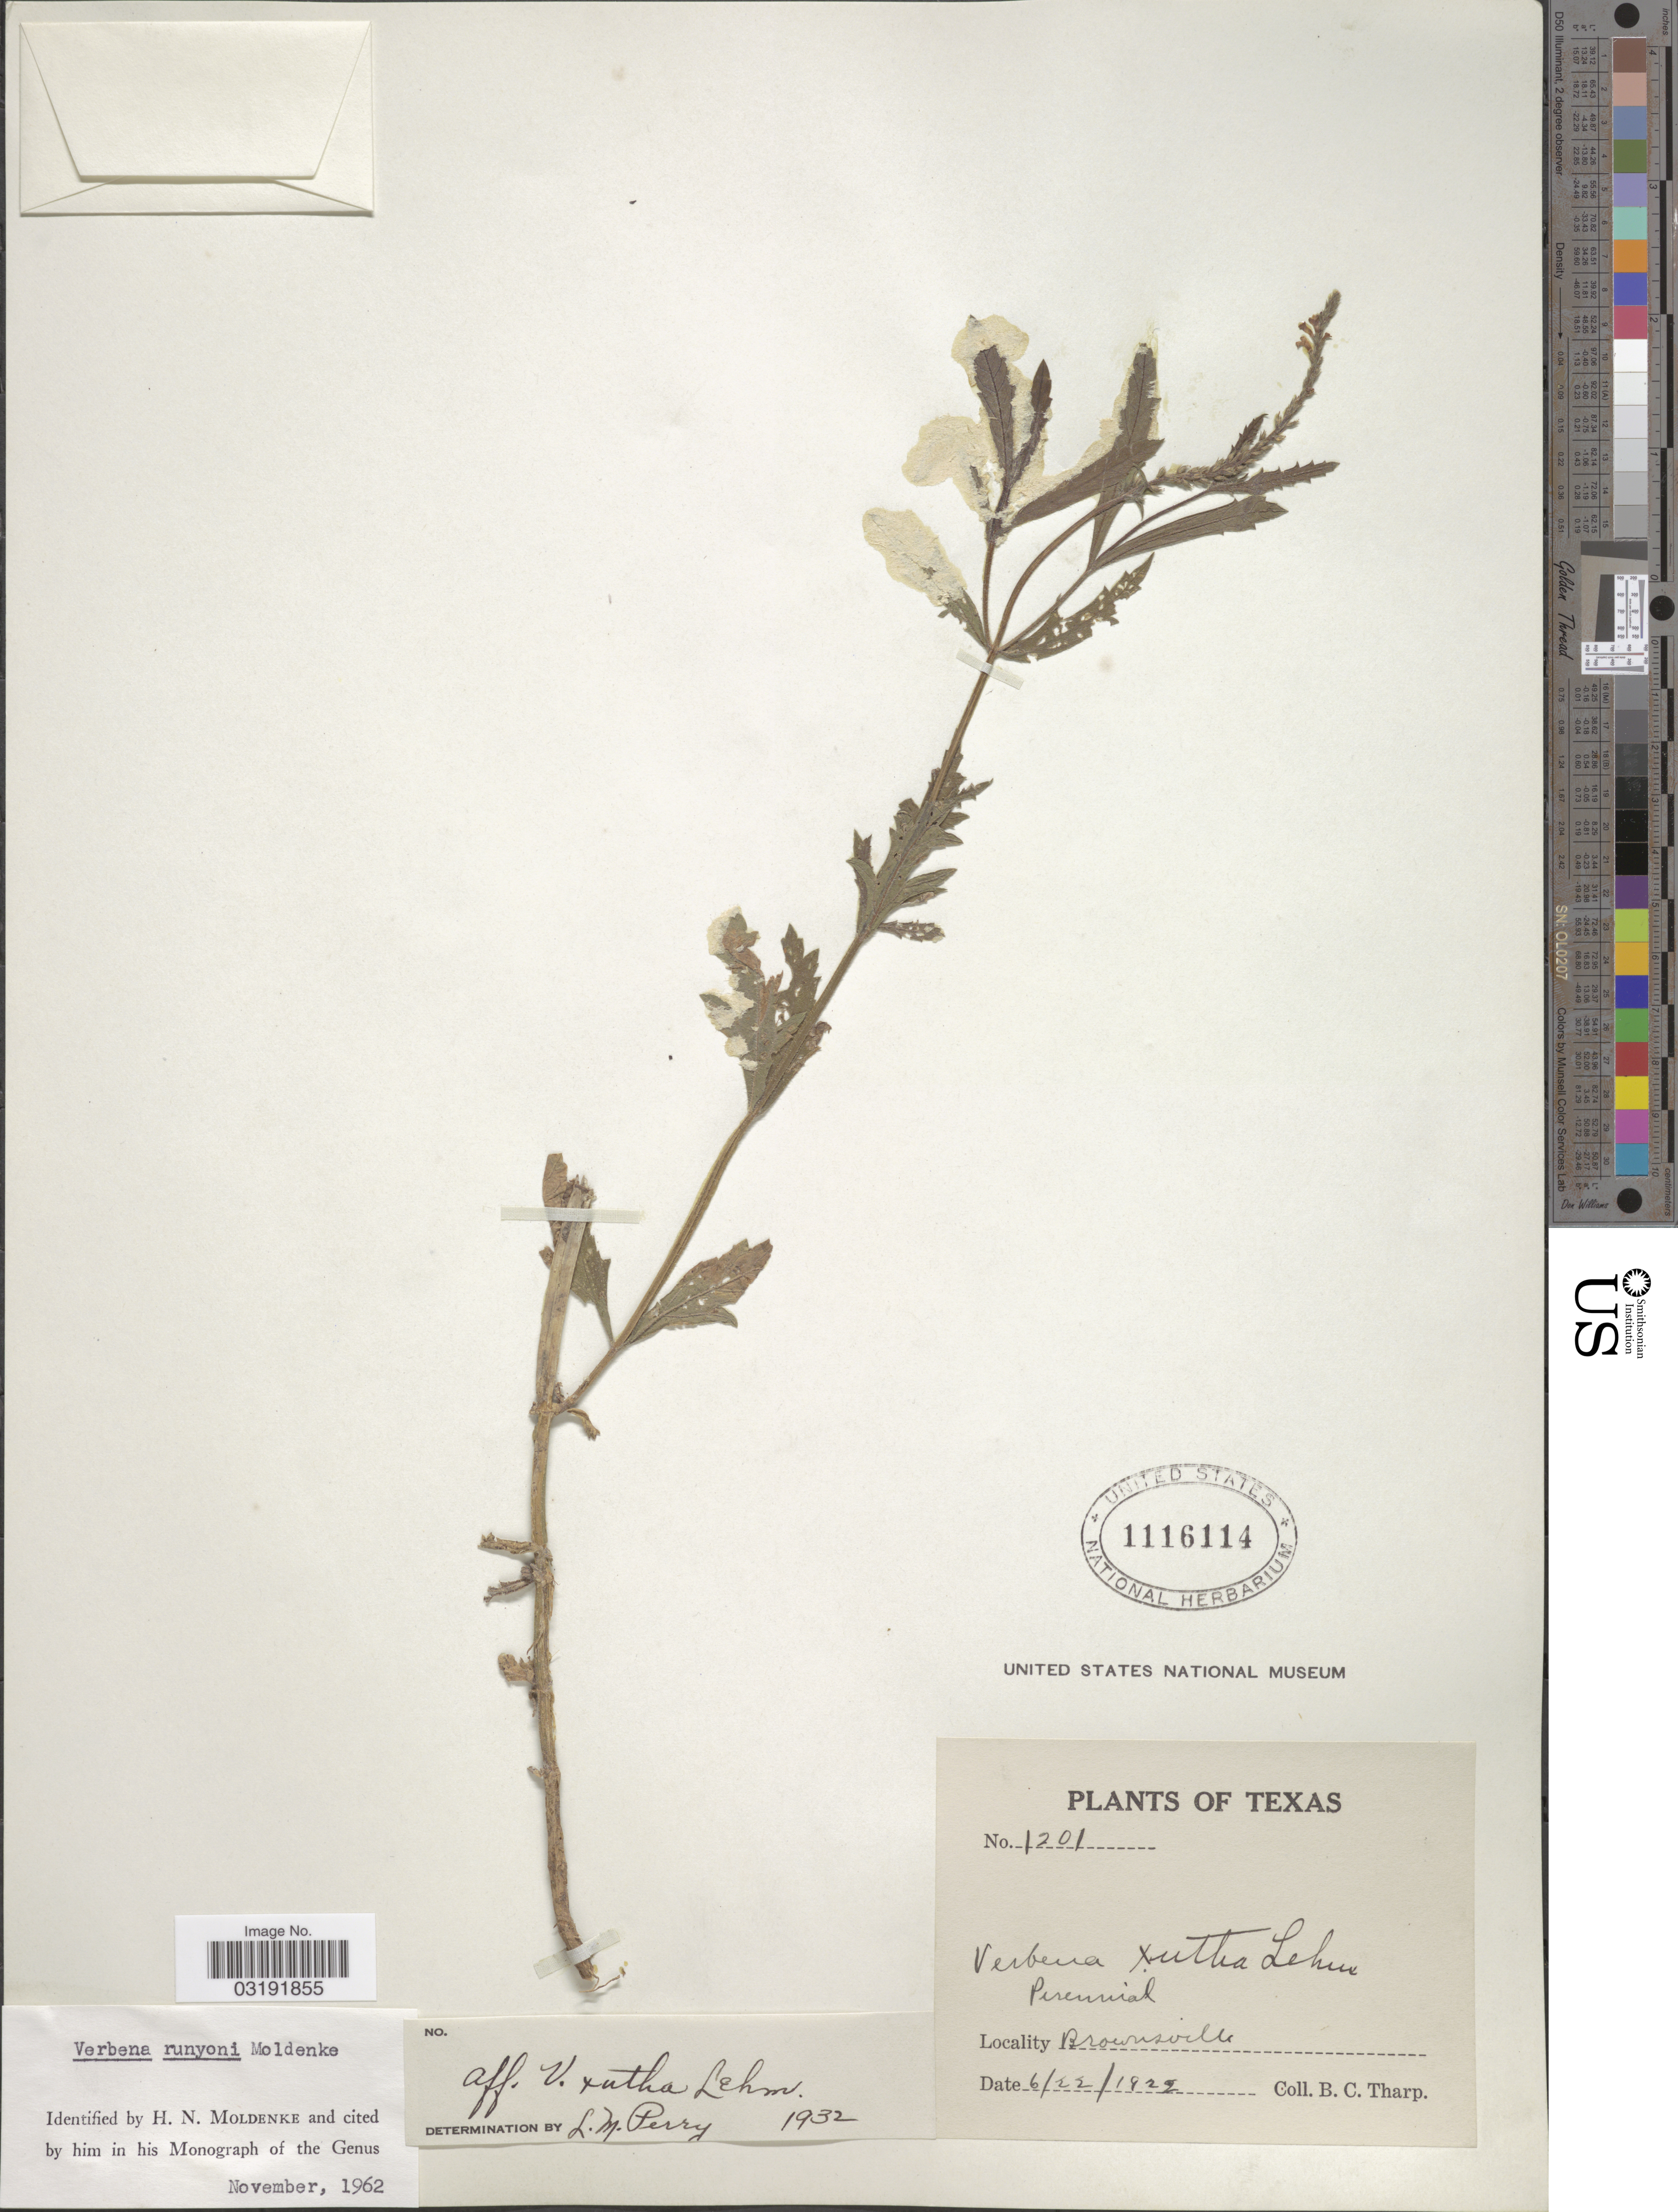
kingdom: Plantae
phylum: Tracheophyta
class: Magnoliopsida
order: Lamiales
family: Verbenaceae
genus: Verbena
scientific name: Verbena neomexicana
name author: (A. Gray) Small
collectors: B. C. Tharp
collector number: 1201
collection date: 1922-06-22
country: United States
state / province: Texas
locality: Brownsville.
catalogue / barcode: US 1116114